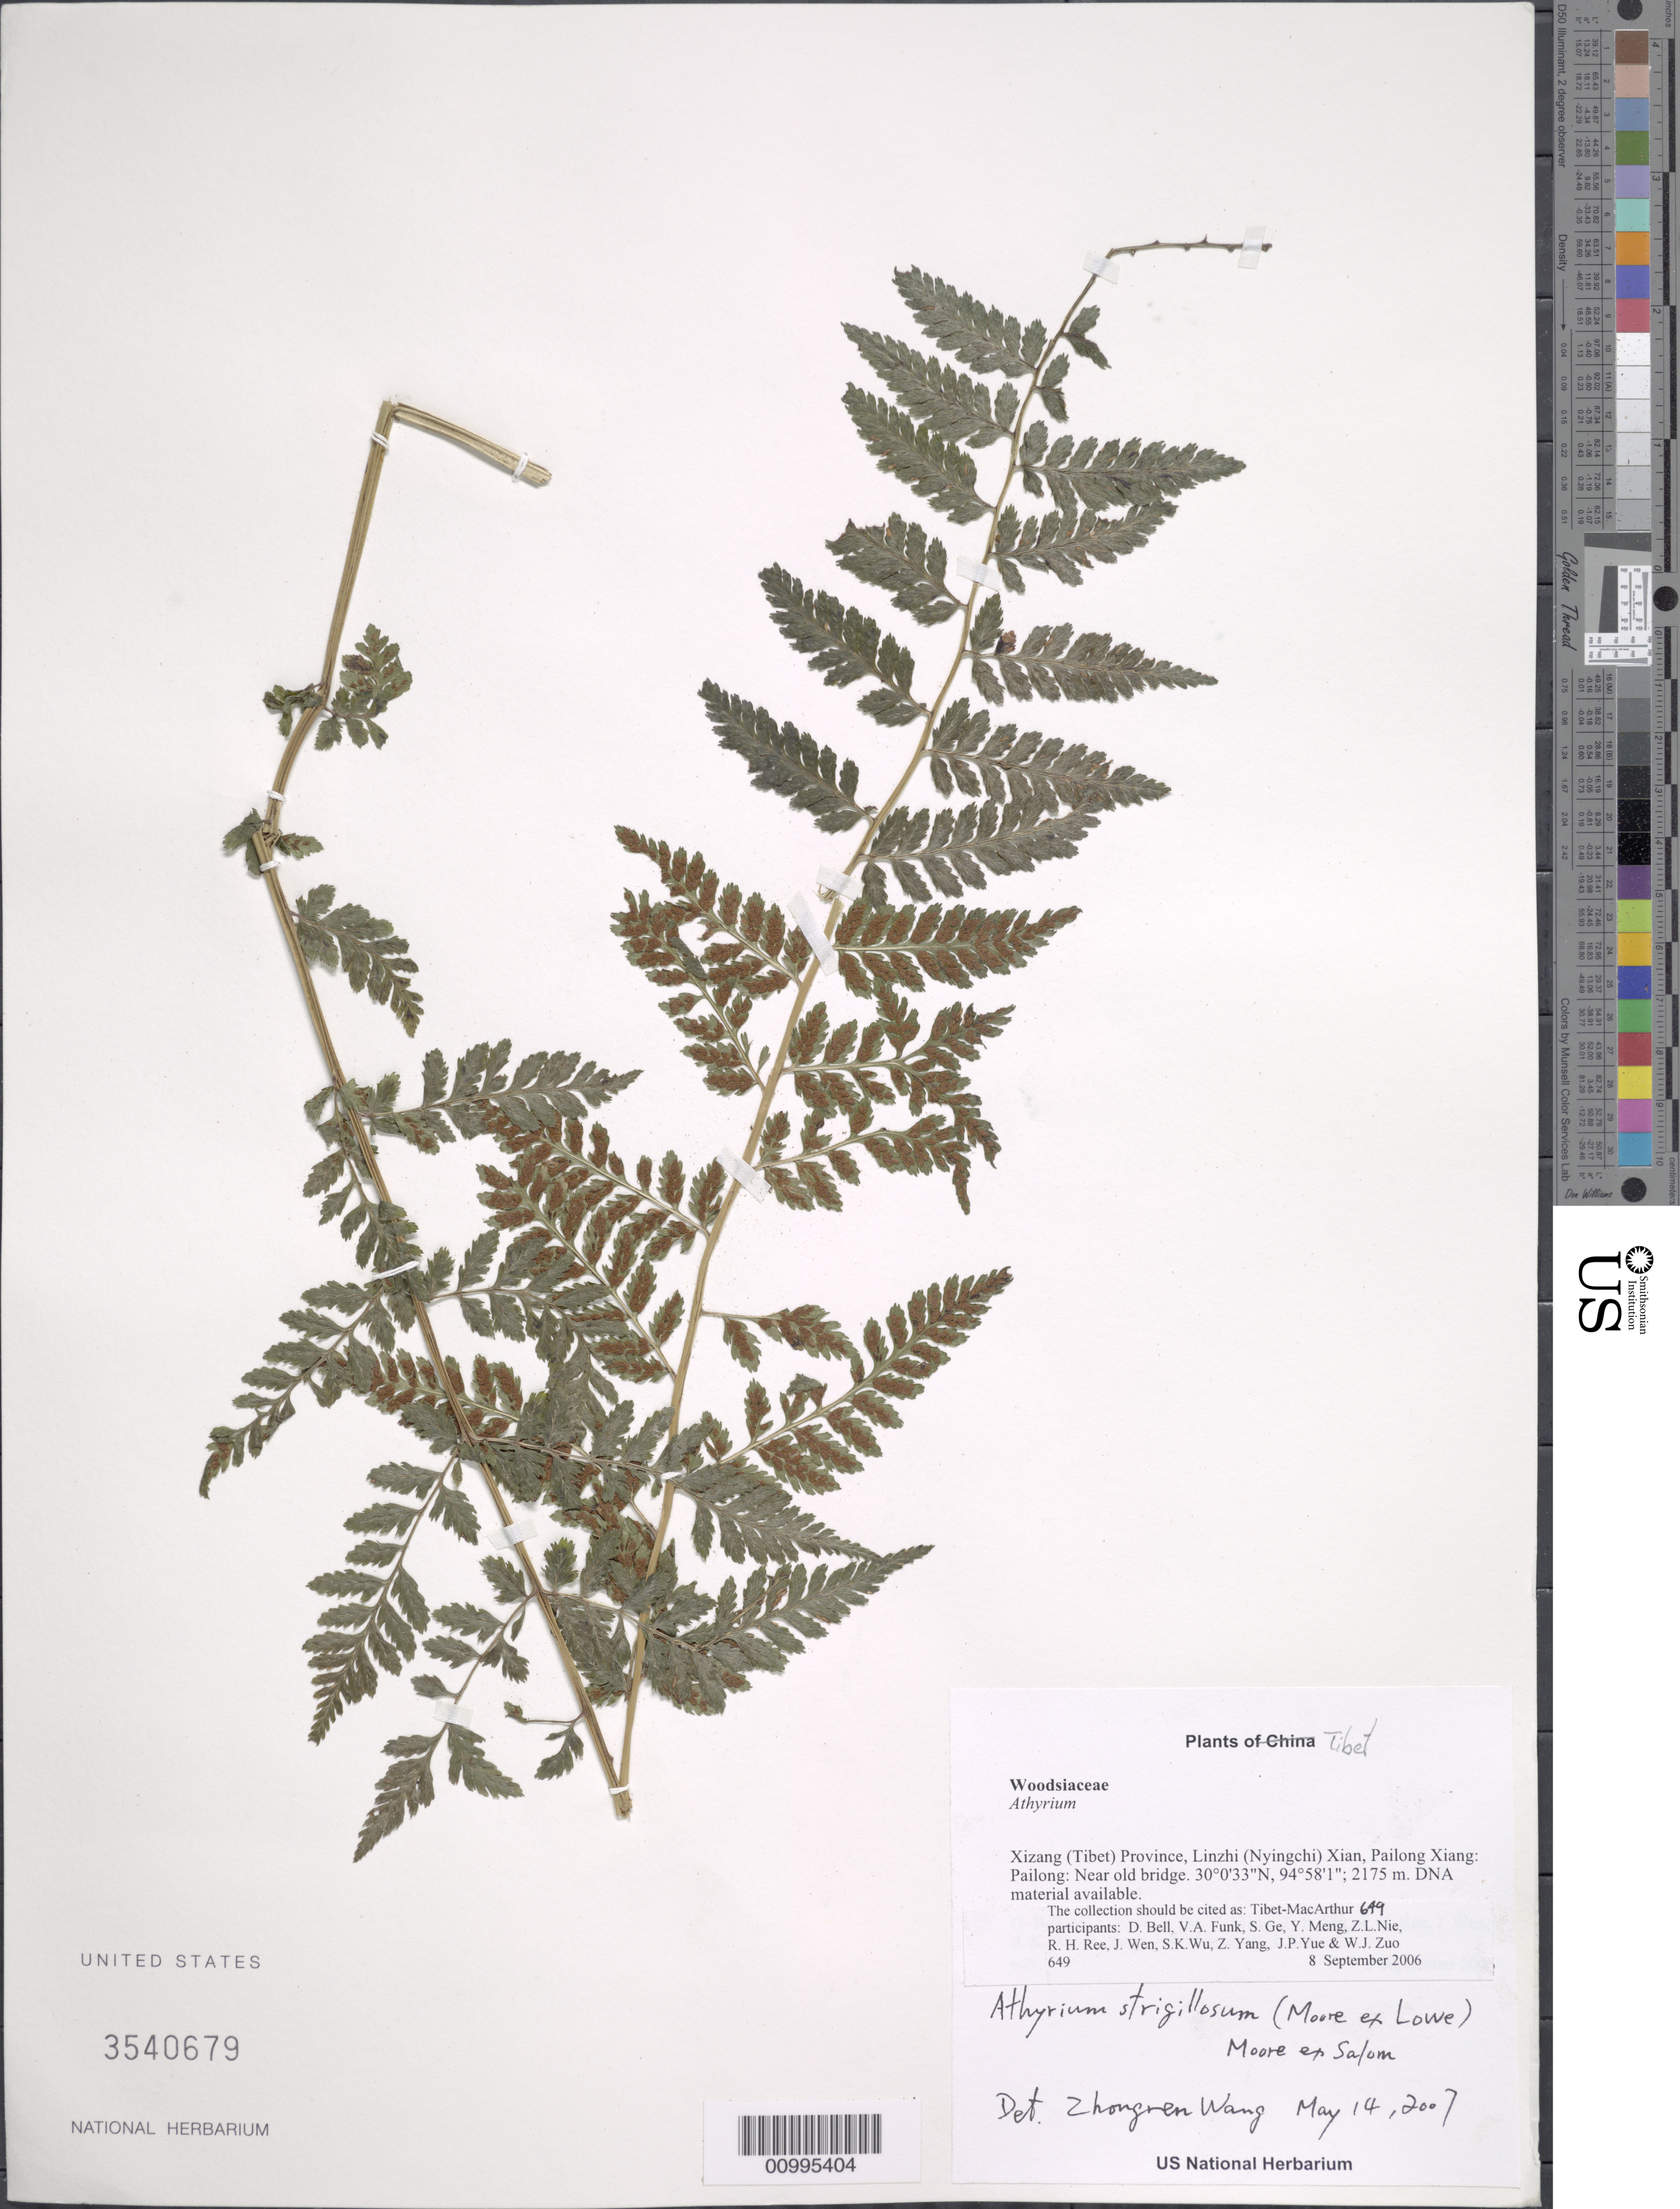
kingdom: Plantae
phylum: Tracheophyta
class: Polypodiopsida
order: Polypodiales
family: Athyriaceae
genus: Athyrium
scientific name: Athyrium strigillosum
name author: (T. Moore ex E.J. Lowe) Salomon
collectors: Tibet-MacArthur, D. A. Bell, V. Funk, S. Ge, Y. Meng, Z. Nie, R. Ree, J. Wen, S. K. Wu, Z. Yang, J. Yue & W. Zuo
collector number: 649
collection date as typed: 08 Sep 2006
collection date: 2006-09-08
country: China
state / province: Xizang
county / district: Linzhi (Nyingchi) Xian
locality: Pailong Xiang: Pailong. Near old bridge.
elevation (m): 2175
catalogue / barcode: US 3540679